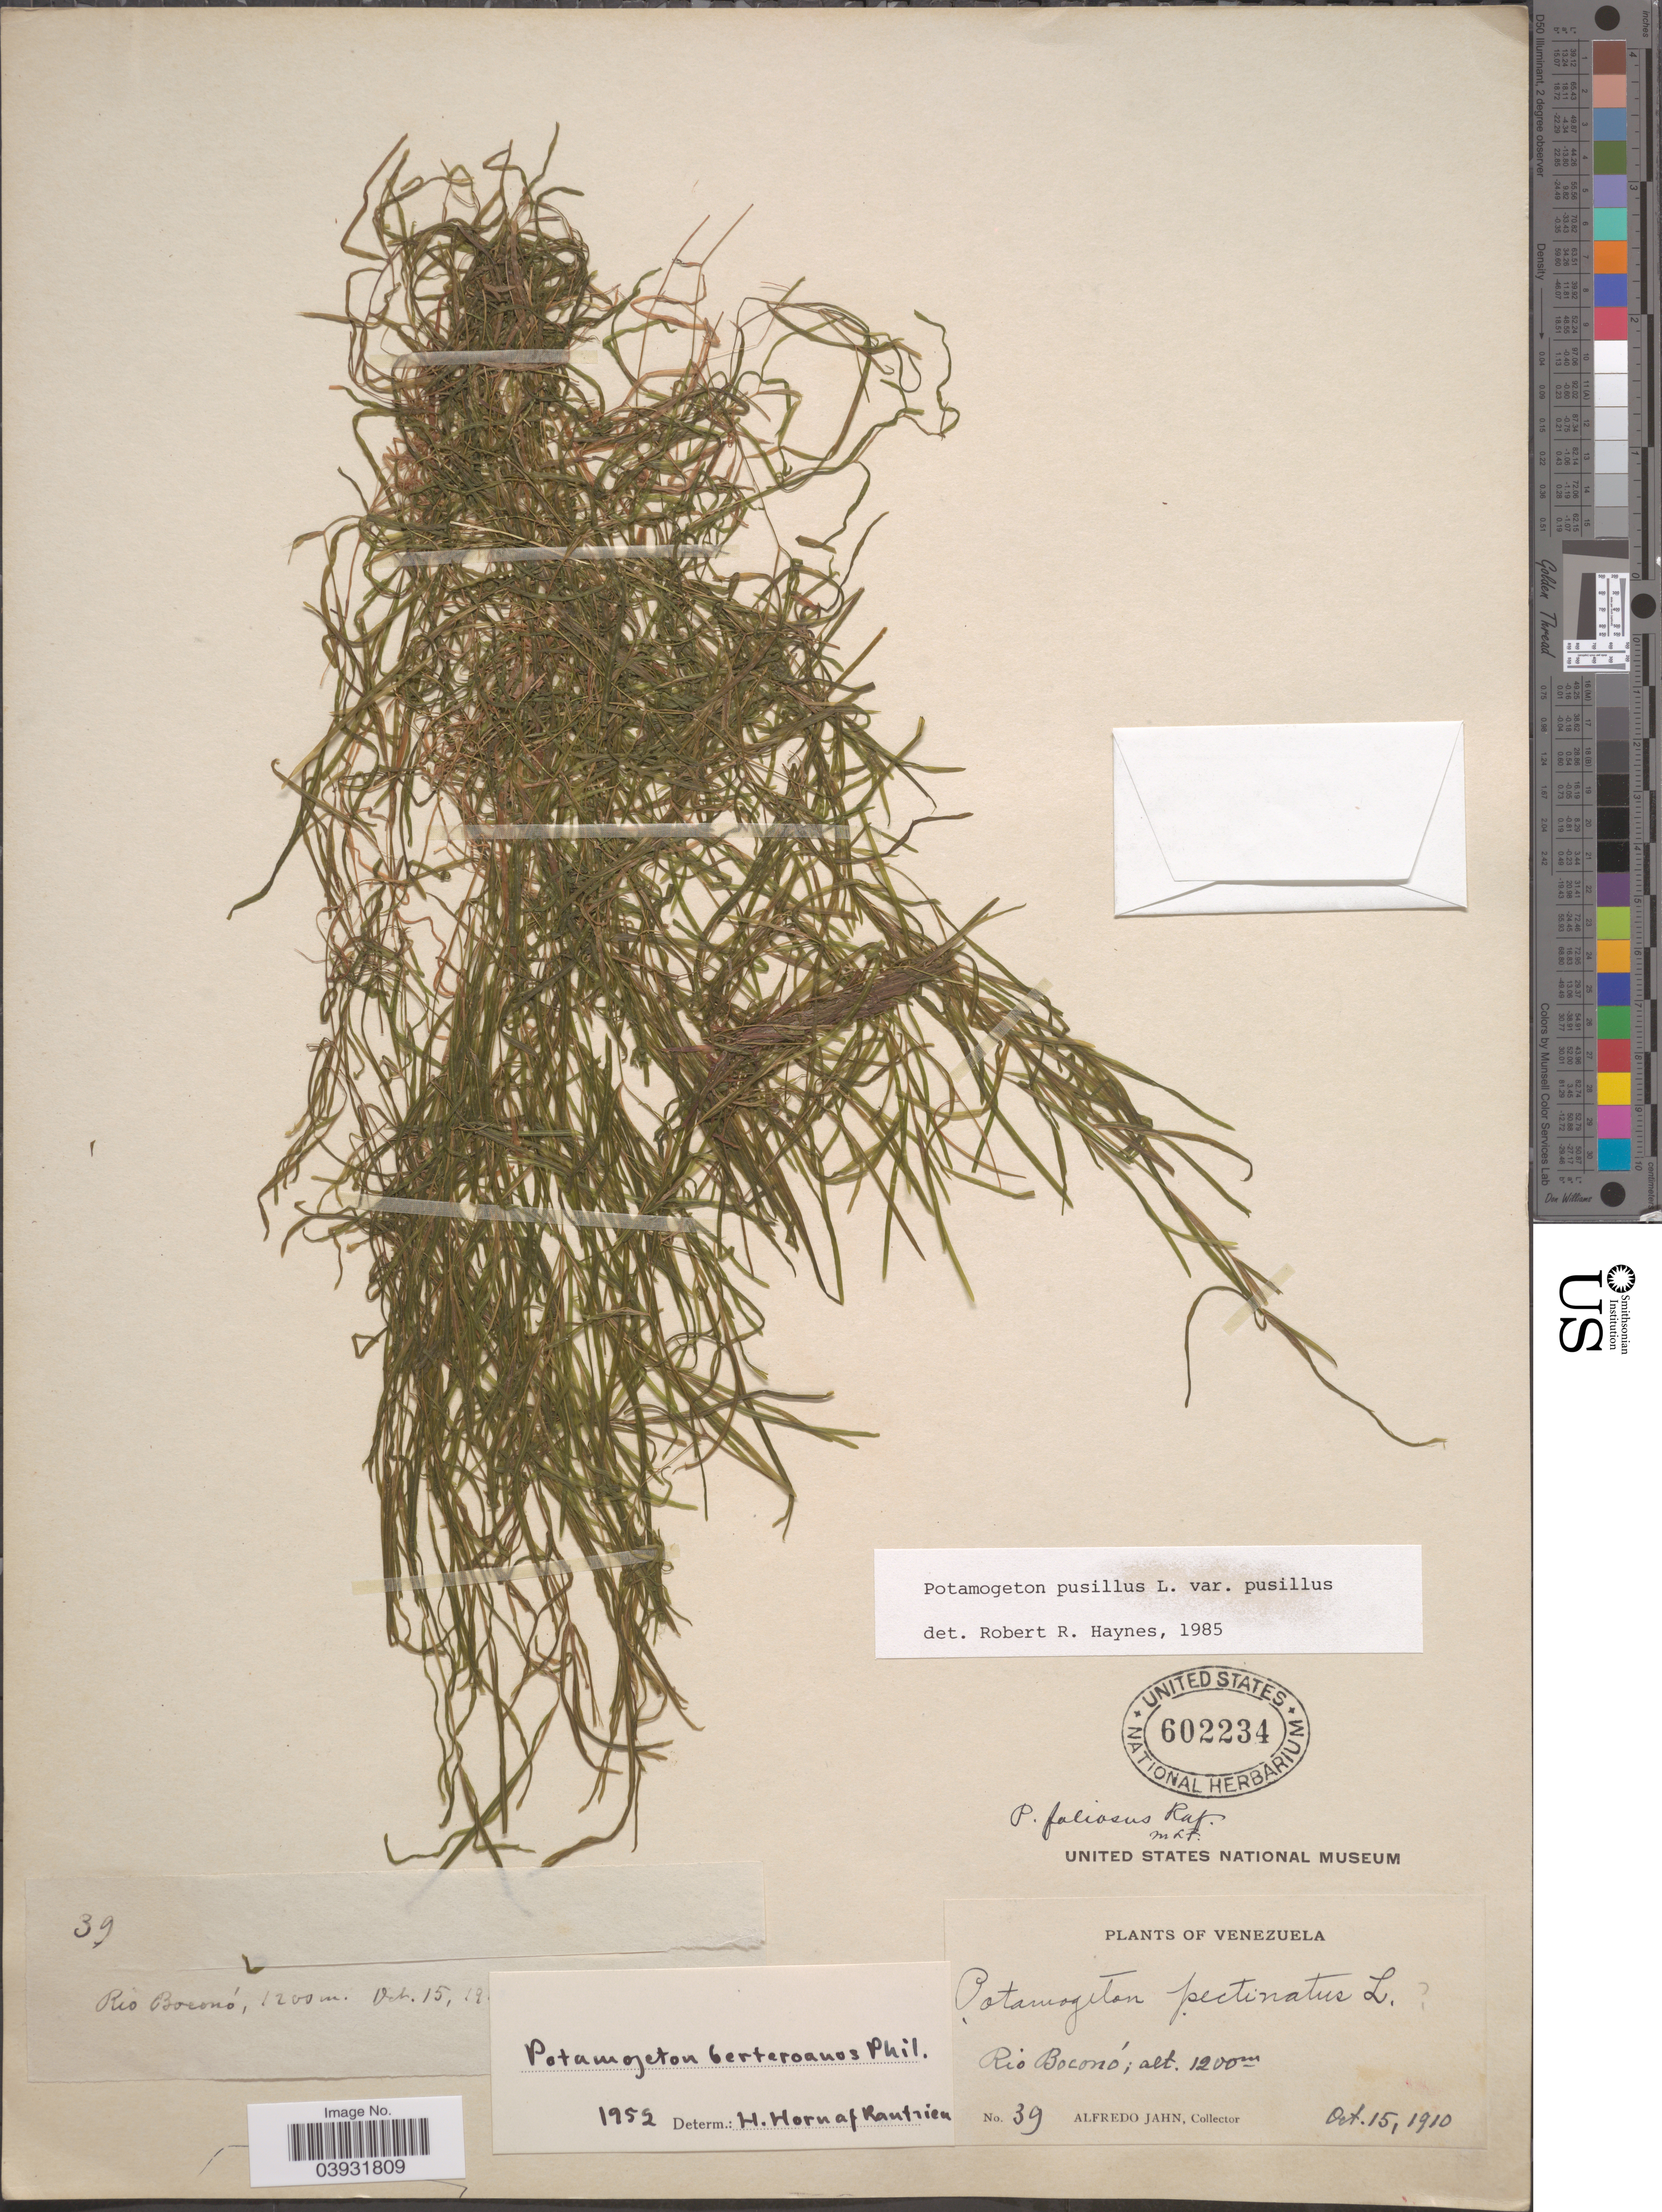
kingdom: Plantae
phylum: Tracheophyta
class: Liliopsida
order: Alismatales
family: Potamogetonaceae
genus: Potamogeton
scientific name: Potamogeton pusillus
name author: L.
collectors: A. Jahn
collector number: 39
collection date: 1910-10-15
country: Venezuela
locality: Rio Boconó.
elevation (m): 1200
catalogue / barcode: US 602234